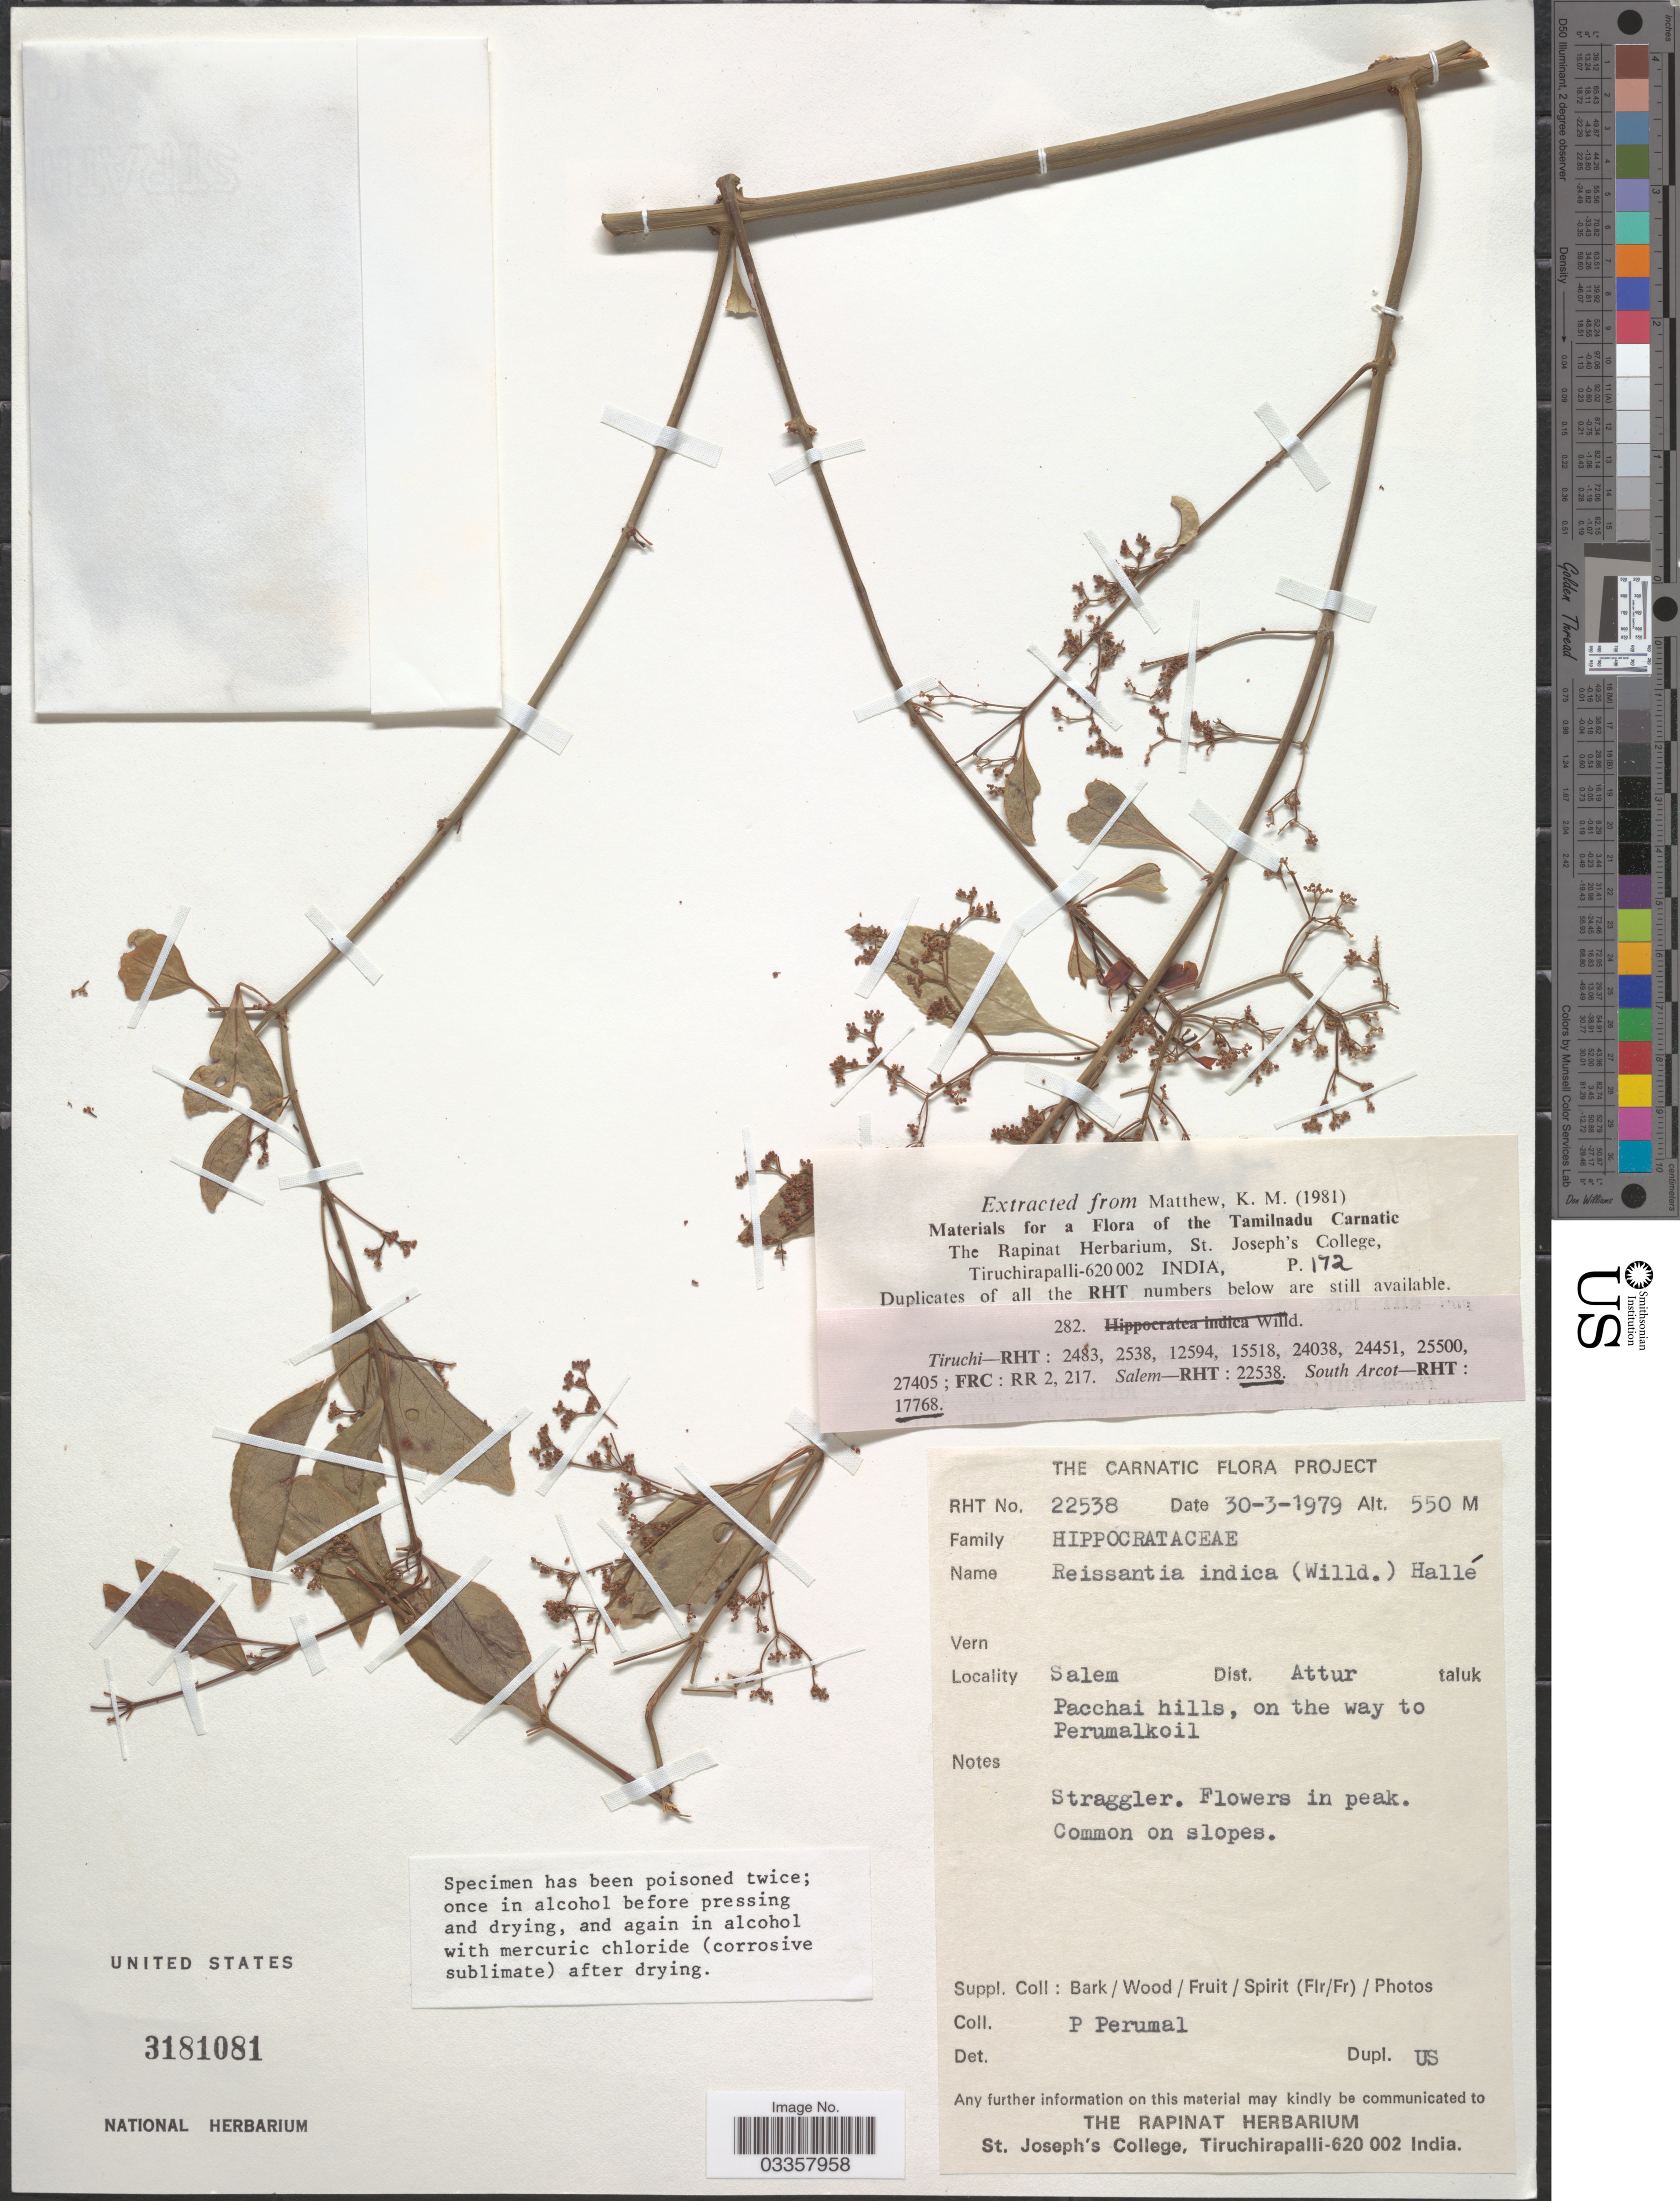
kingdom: Plantae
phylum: Tracheophyta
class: Magnoliopsida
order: Celastrales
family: Celastraceae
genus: Reissantia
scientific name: Reissantia indica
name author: (Willd.) N. Hallé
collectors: P. Perumal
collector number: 22538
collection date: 1979-03-30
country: India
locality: Salem Dist. Attur taluk Pacchai hills, on the way to Perumalkoil.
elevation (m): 550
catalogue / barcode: US 3181081